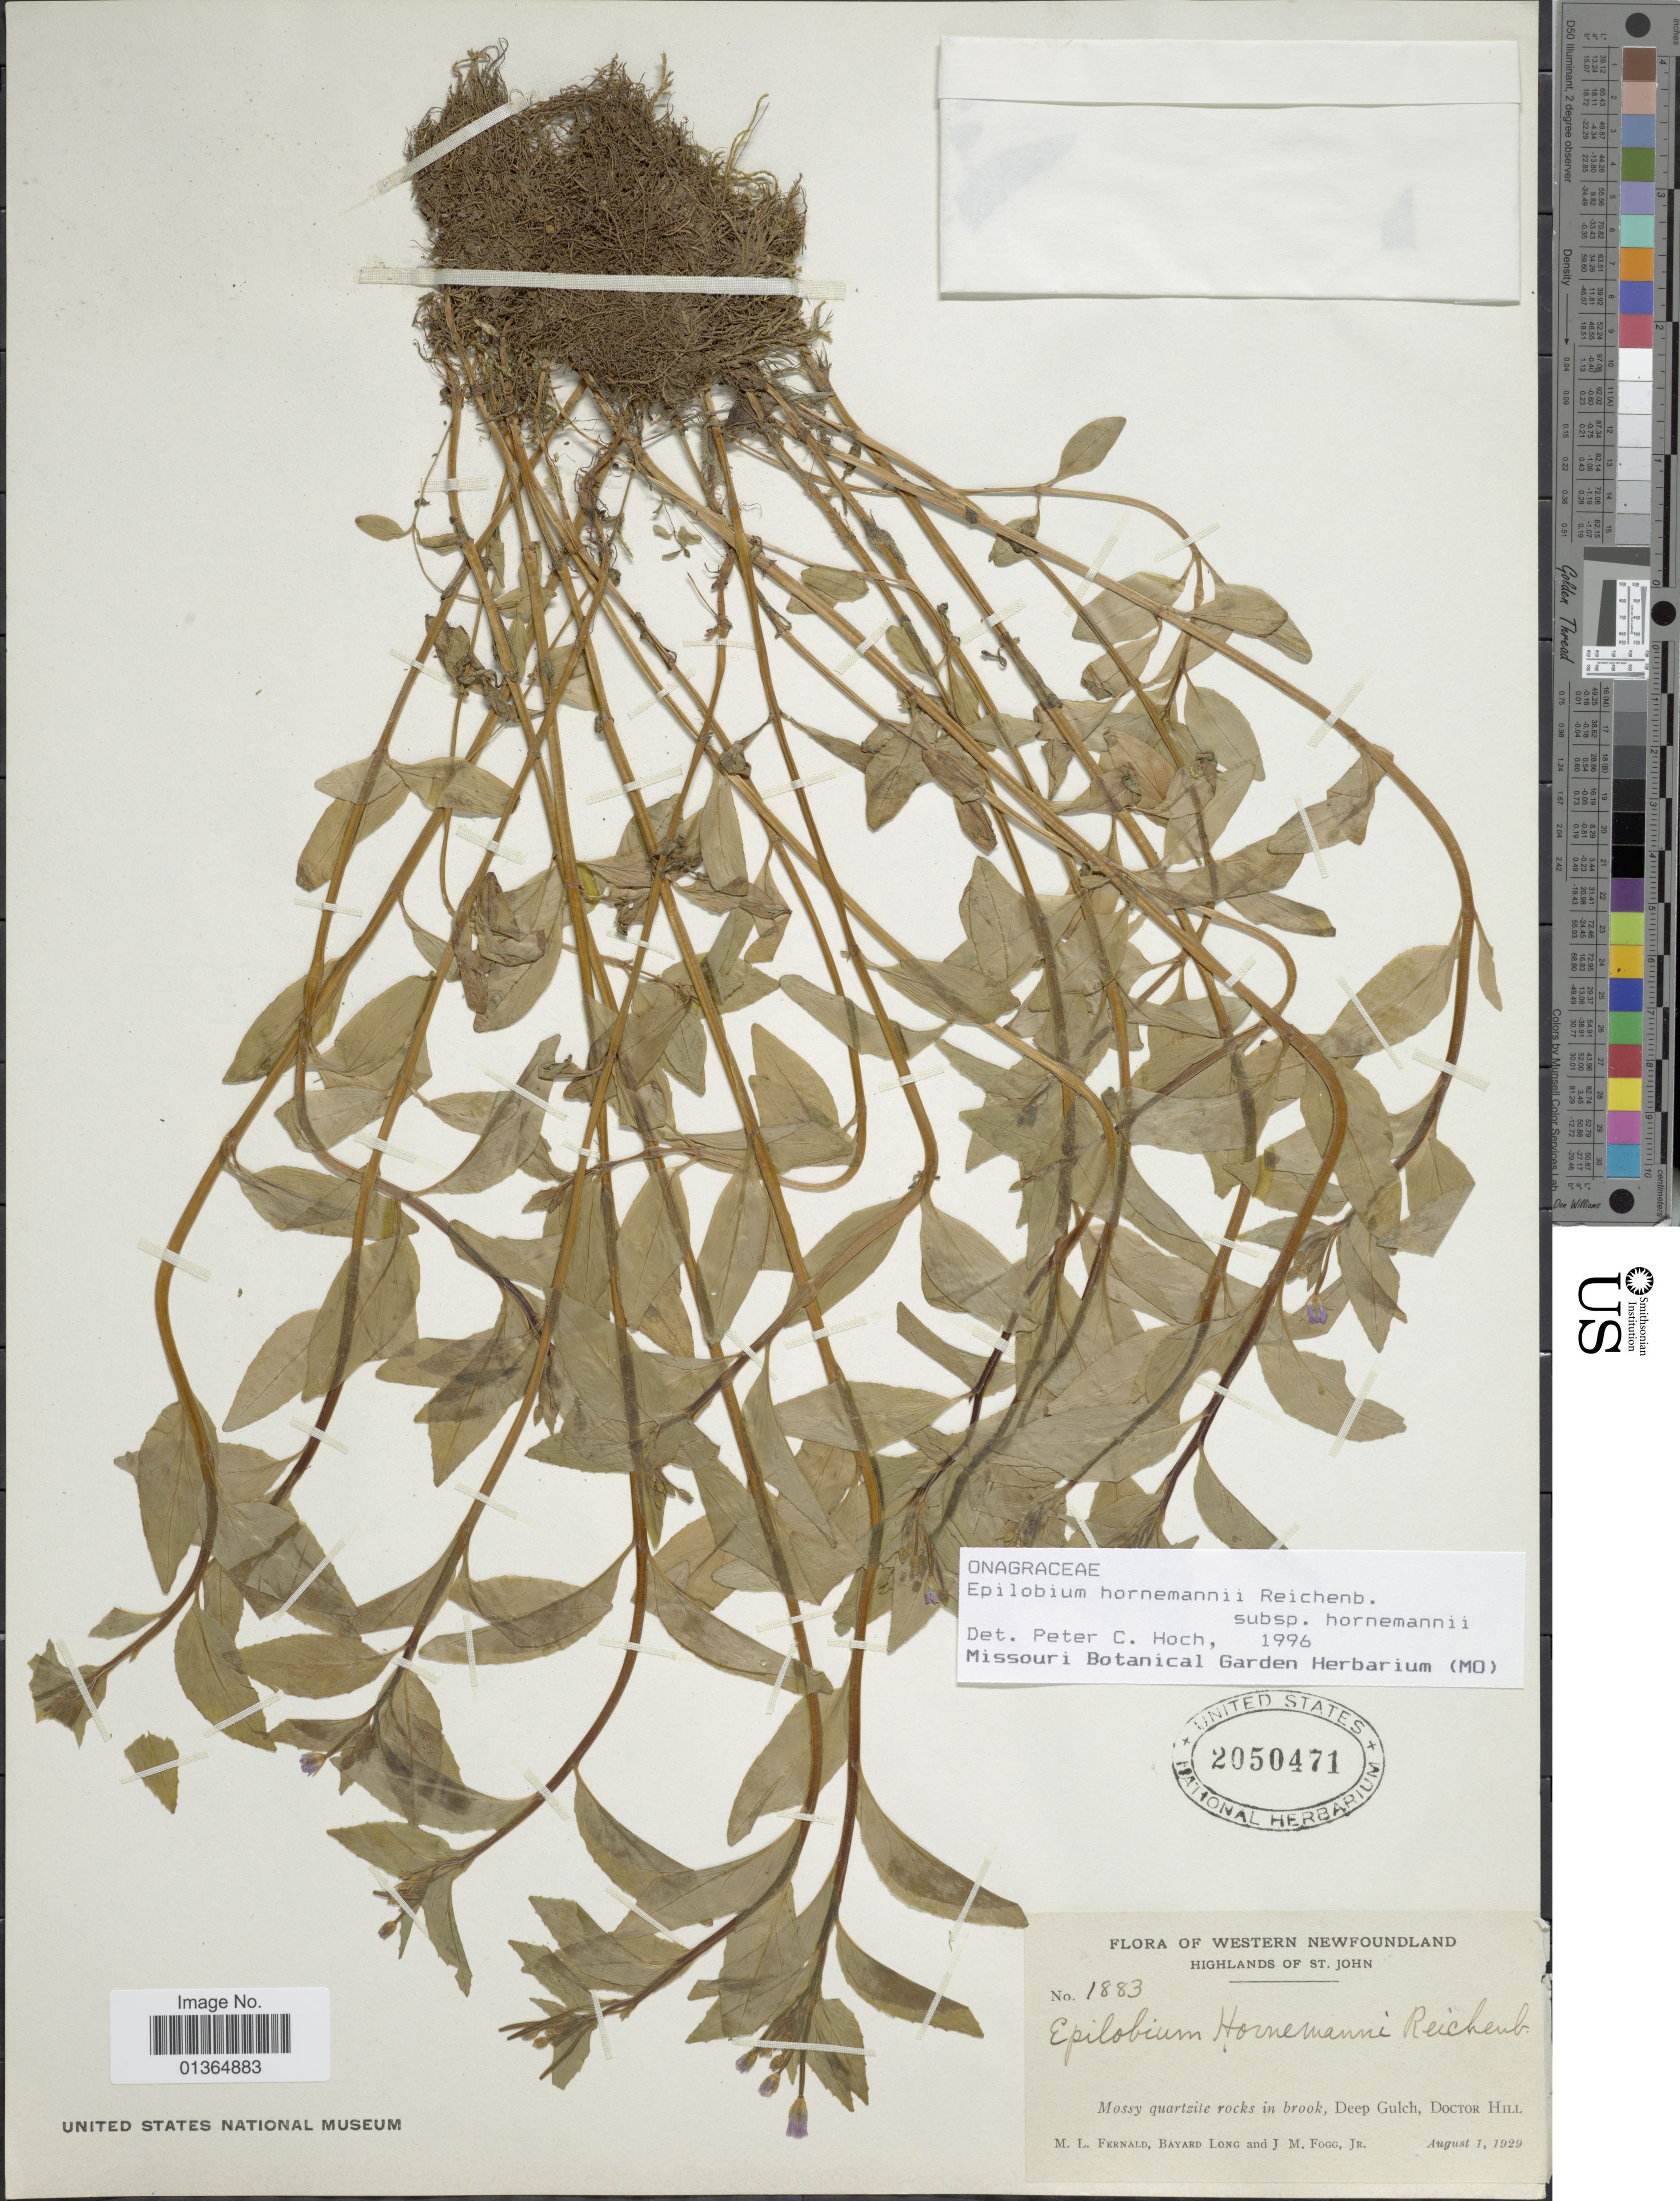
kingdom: Plantae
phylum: Tracheophyta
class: Magnoliopsida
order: Myrtales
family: Onagraceae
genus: Epilobium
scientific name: Epilobium hornemannii subsp. hornemannii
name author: Rchb.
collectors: M. L. Fernald, B. H. Long & J. Fogg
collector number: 1883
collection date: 1929-08-01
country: Canada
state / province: Newfoundland and Labrador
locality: Western Newfoundland. Highlands of St. John. Mossy quartzite rocks in brook, Deep Gulch, Doctor Hill.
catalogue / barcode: US 2050471